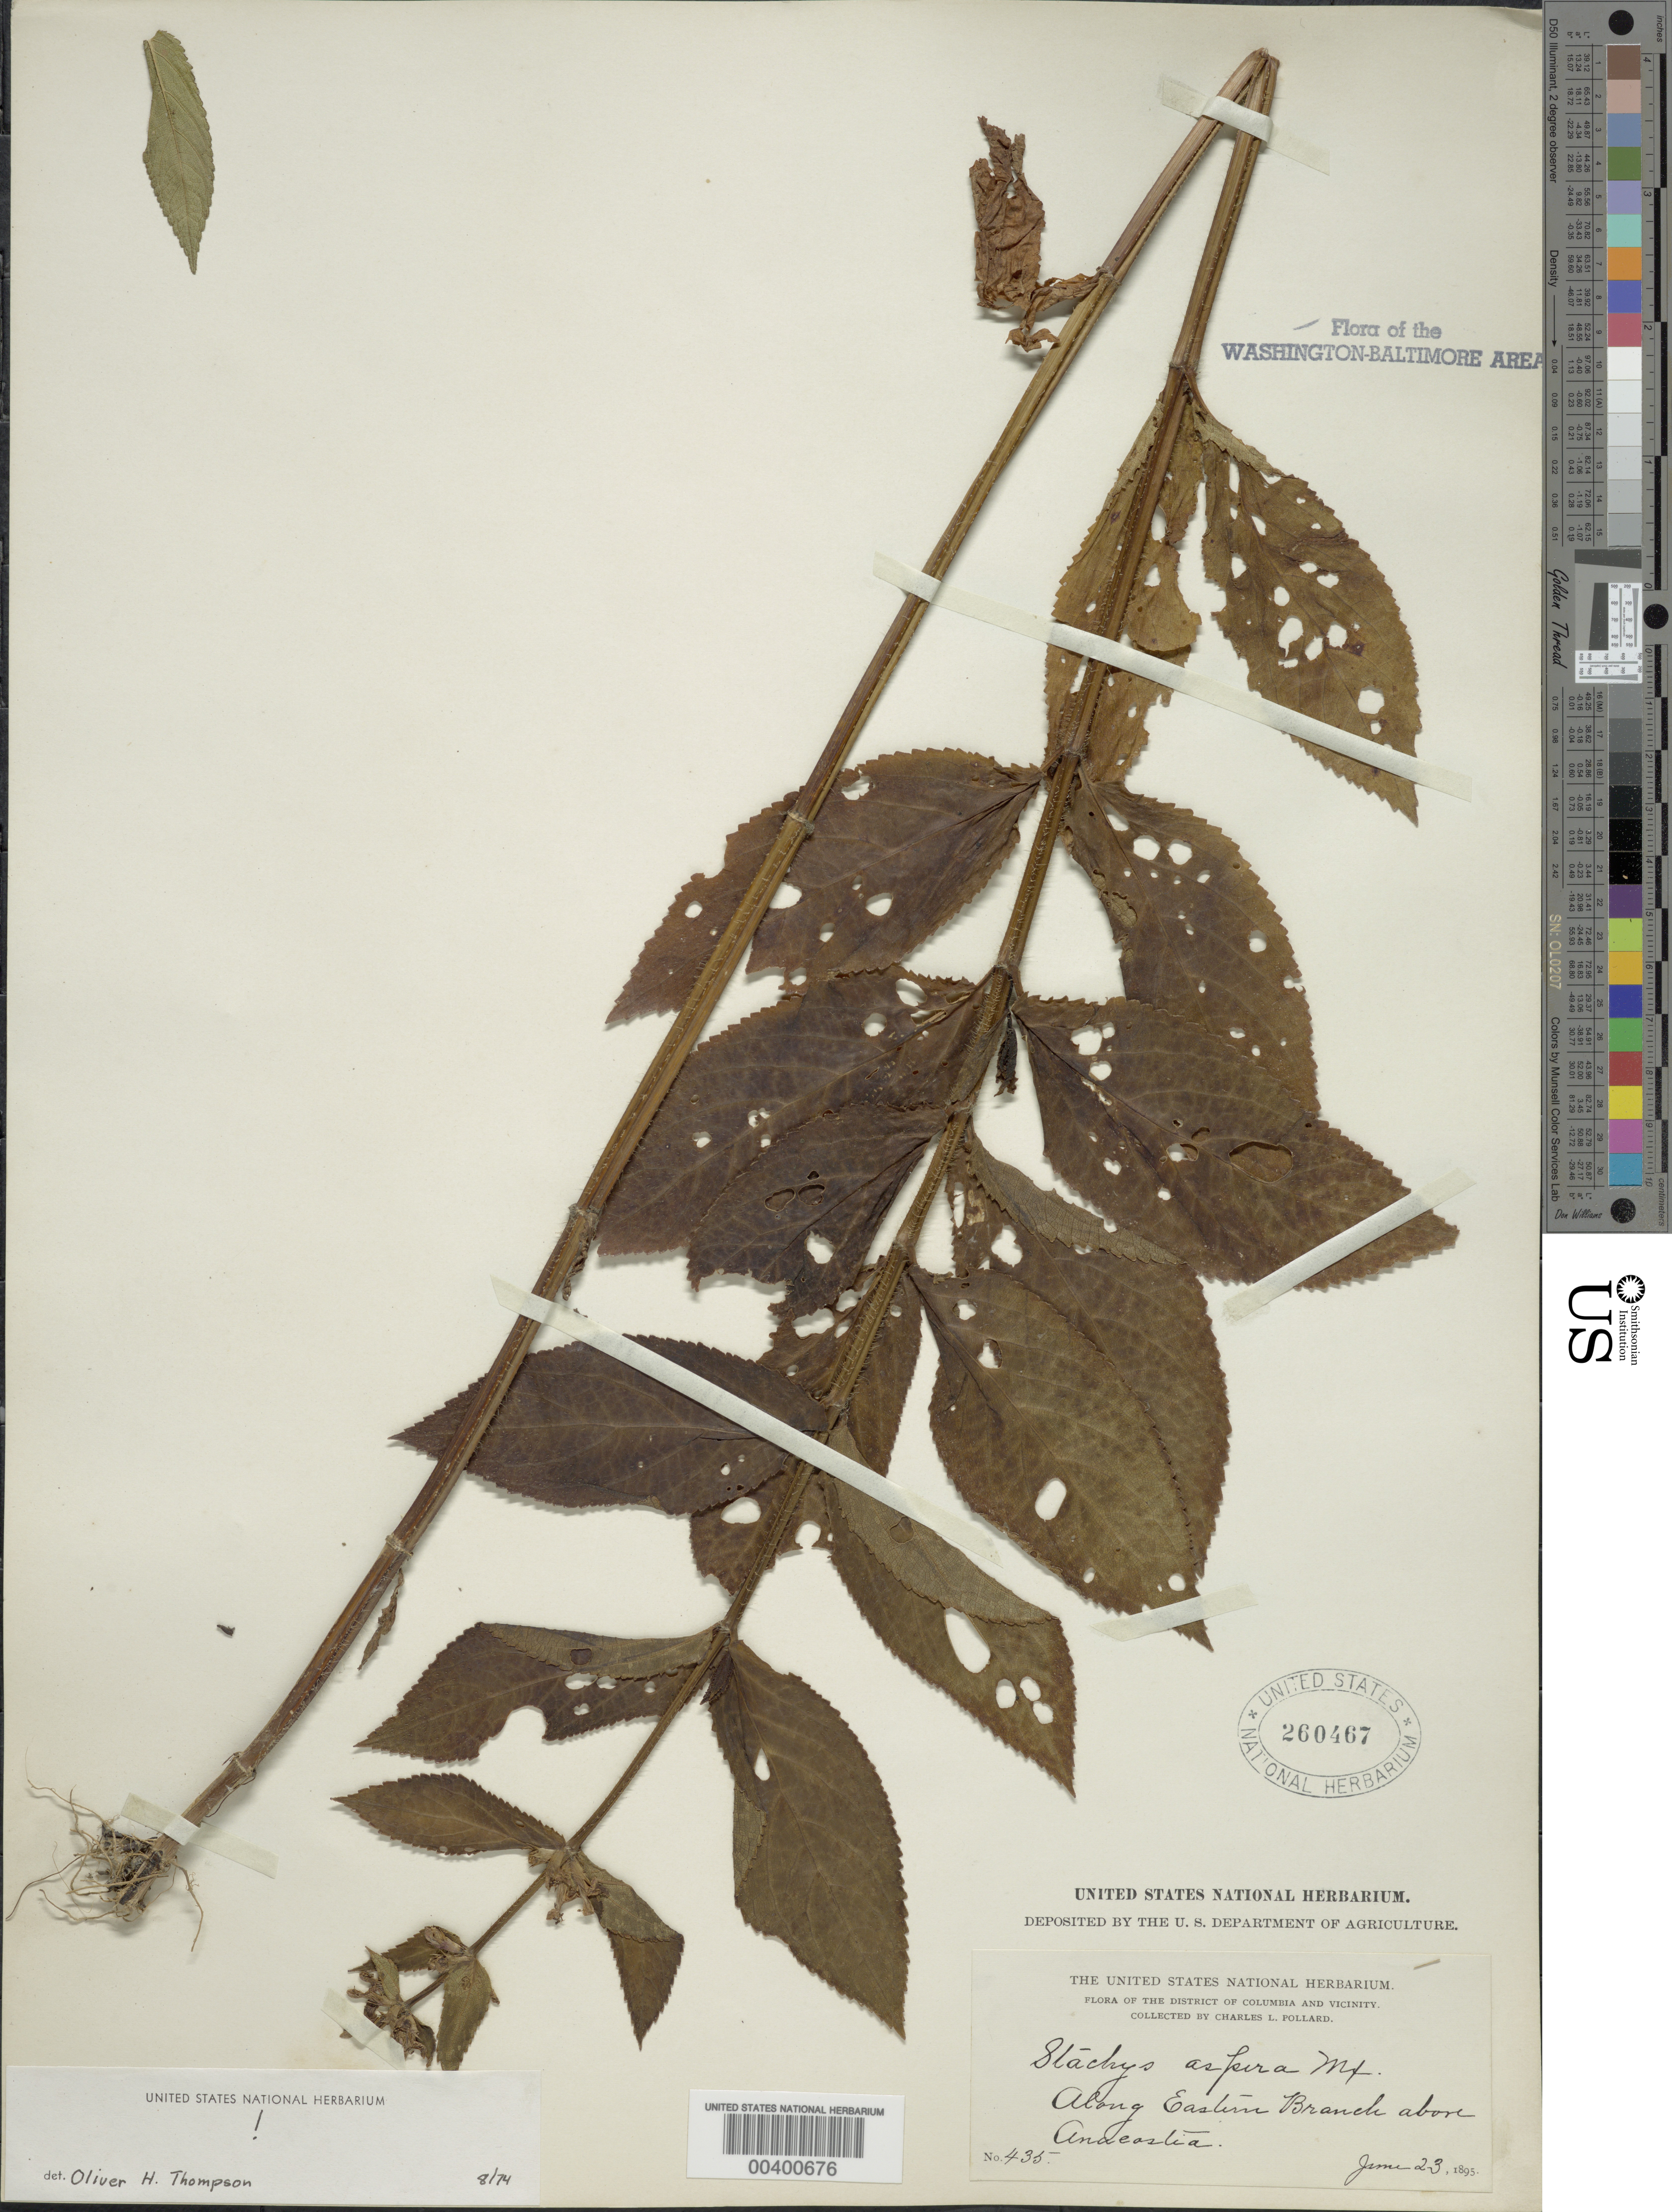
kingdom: Plantae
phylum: Tracheophyta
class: Magnoliopsida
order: Lamiales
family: Lamiaceae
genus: Stachys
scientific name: Stachys aspera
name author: Michx.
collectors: C. L. Pollard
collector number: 435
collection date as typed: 23 Jun 1895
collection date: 1895-06-23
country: United States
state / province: District of Columbia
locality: Along Eastern Branch above Anacostia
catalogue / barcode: US 260467